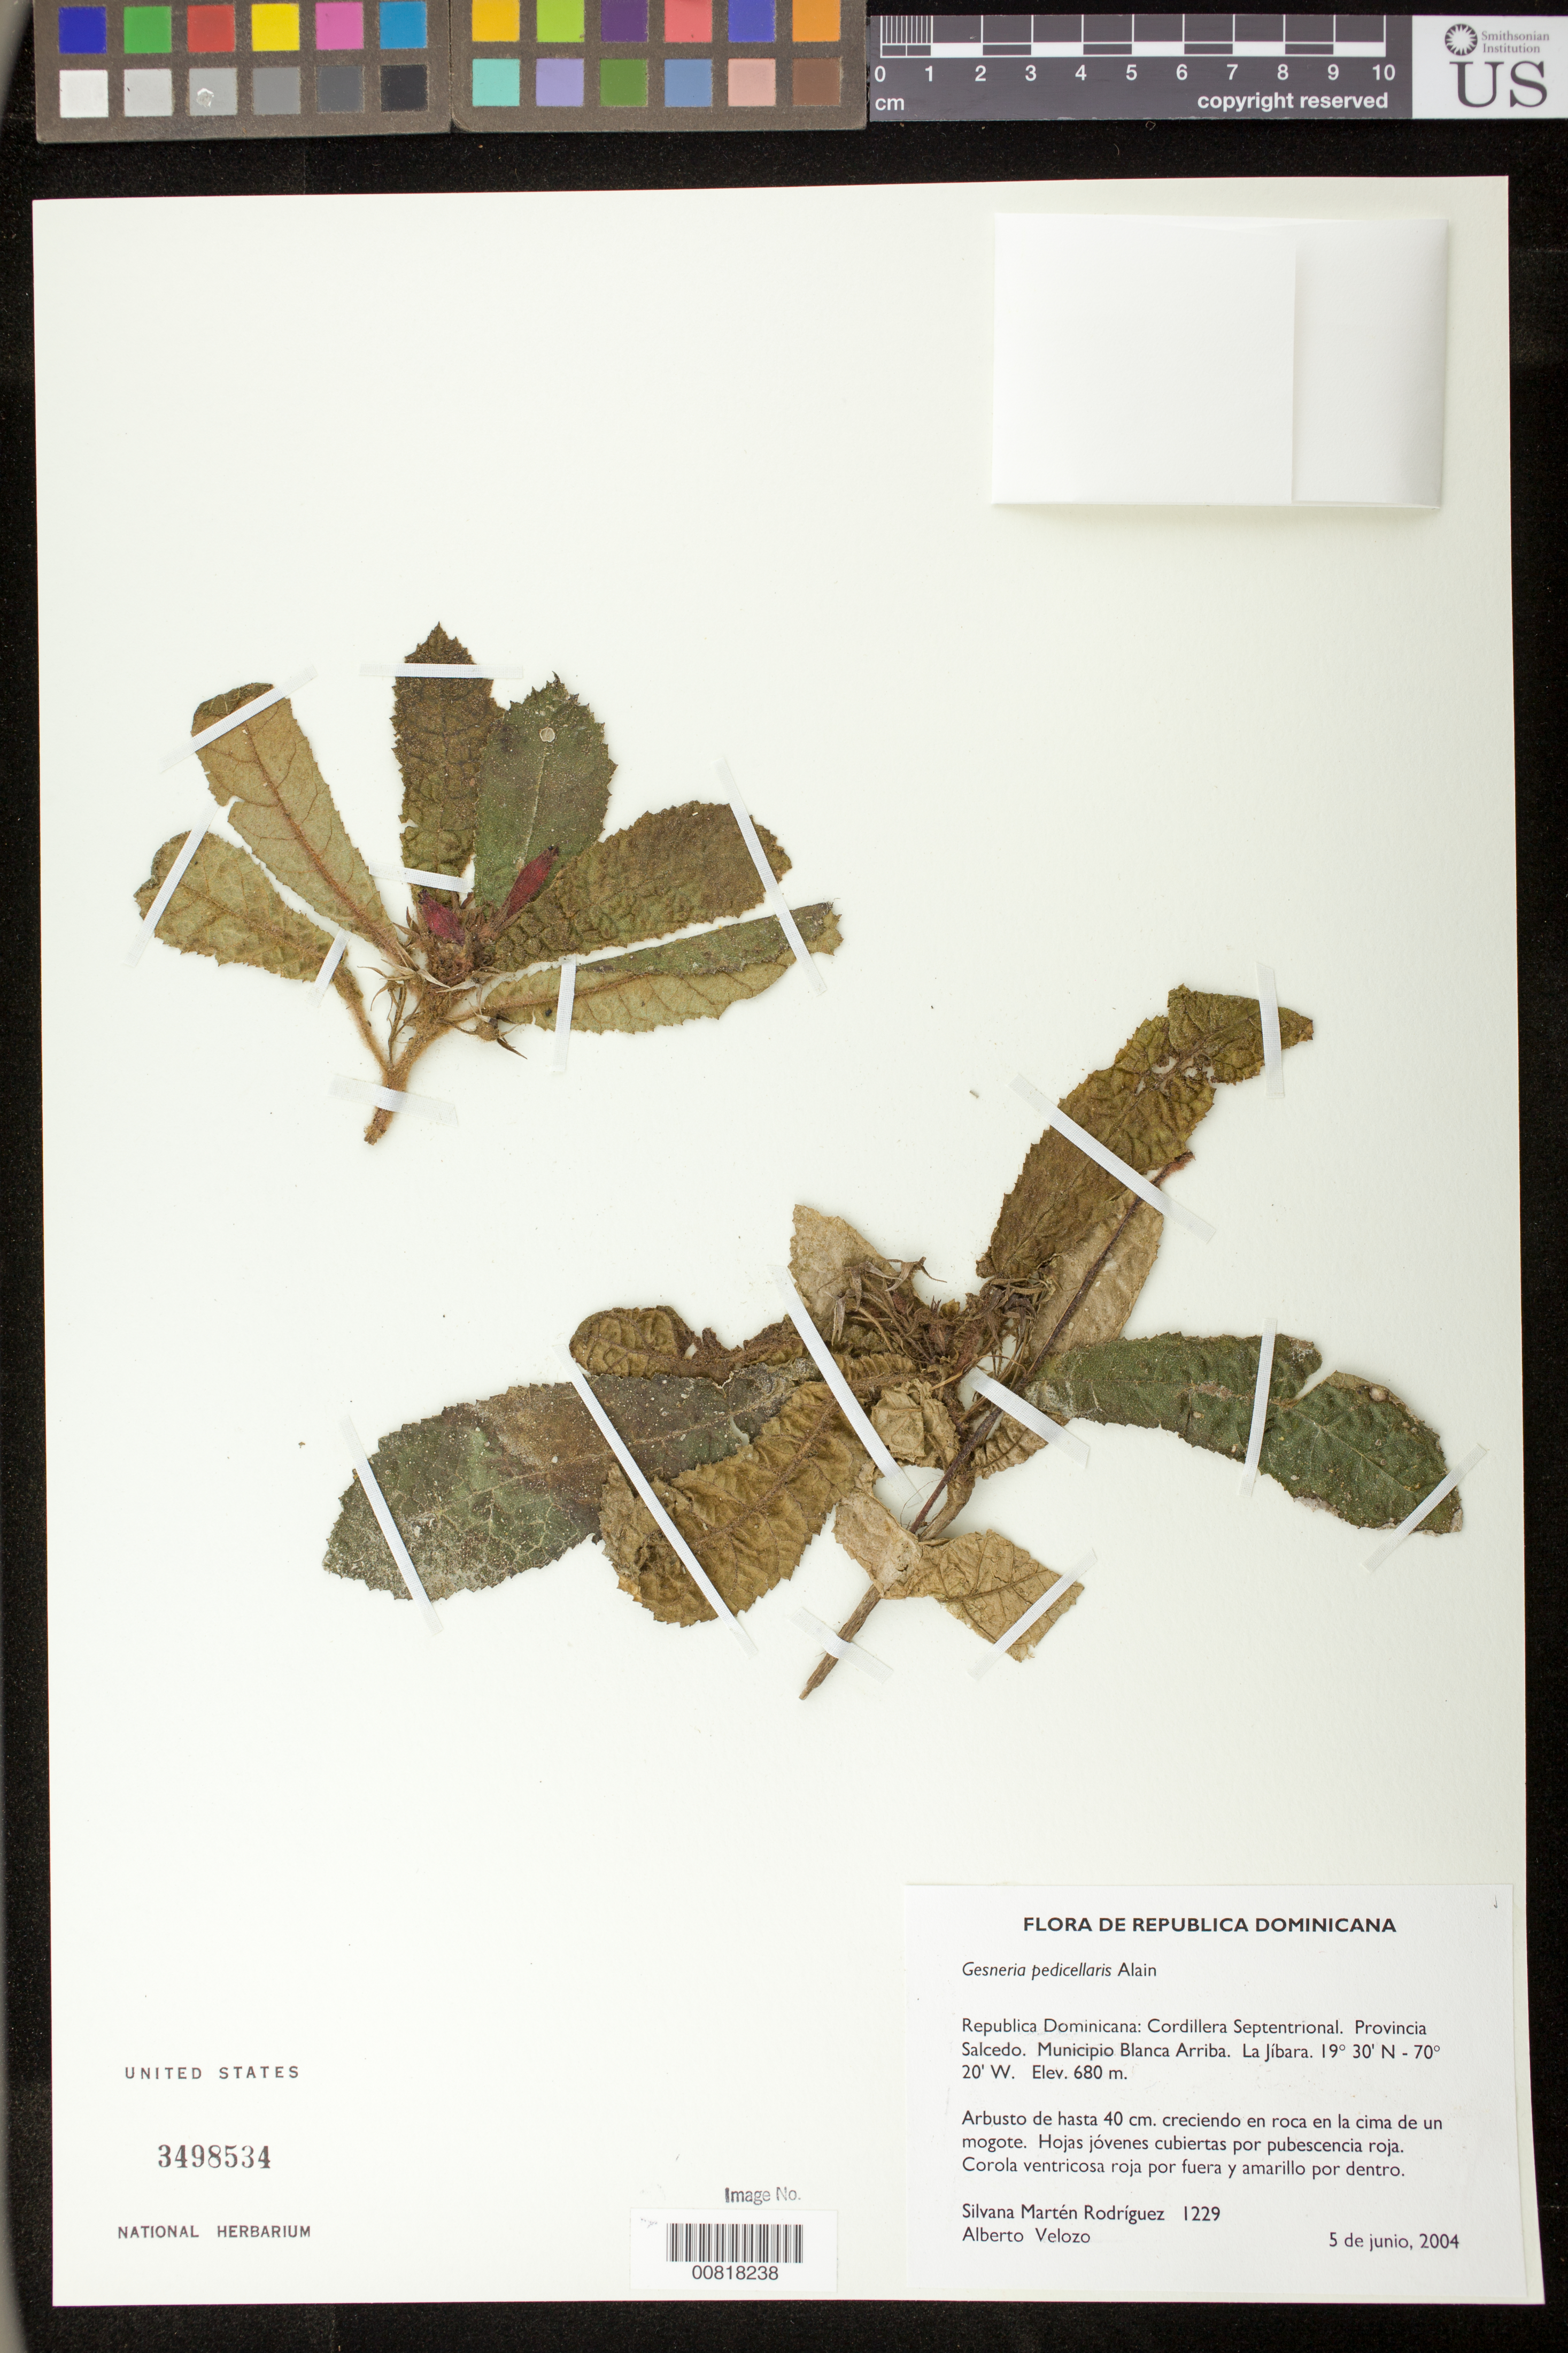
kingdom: Plantae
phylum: Tracheophyta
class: Magnoliopsida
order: Lamiales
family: Gesneriaceae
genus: Gesneria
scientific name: Gesneria pedicellaris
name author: Alain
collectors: S. Martén-Rodríguez & A. Velozo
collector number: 1229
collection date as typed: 05 Jun 2004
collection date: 2004-06-05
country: Dominican Republic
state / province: Hermanas Mirabal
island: Hispaniola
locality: Republica Dominicana: Cordillera Septentrional. Provincia Salcedo. Municipio Blanca Arriba. La Jibara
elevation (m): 680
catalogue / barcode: US 3498534